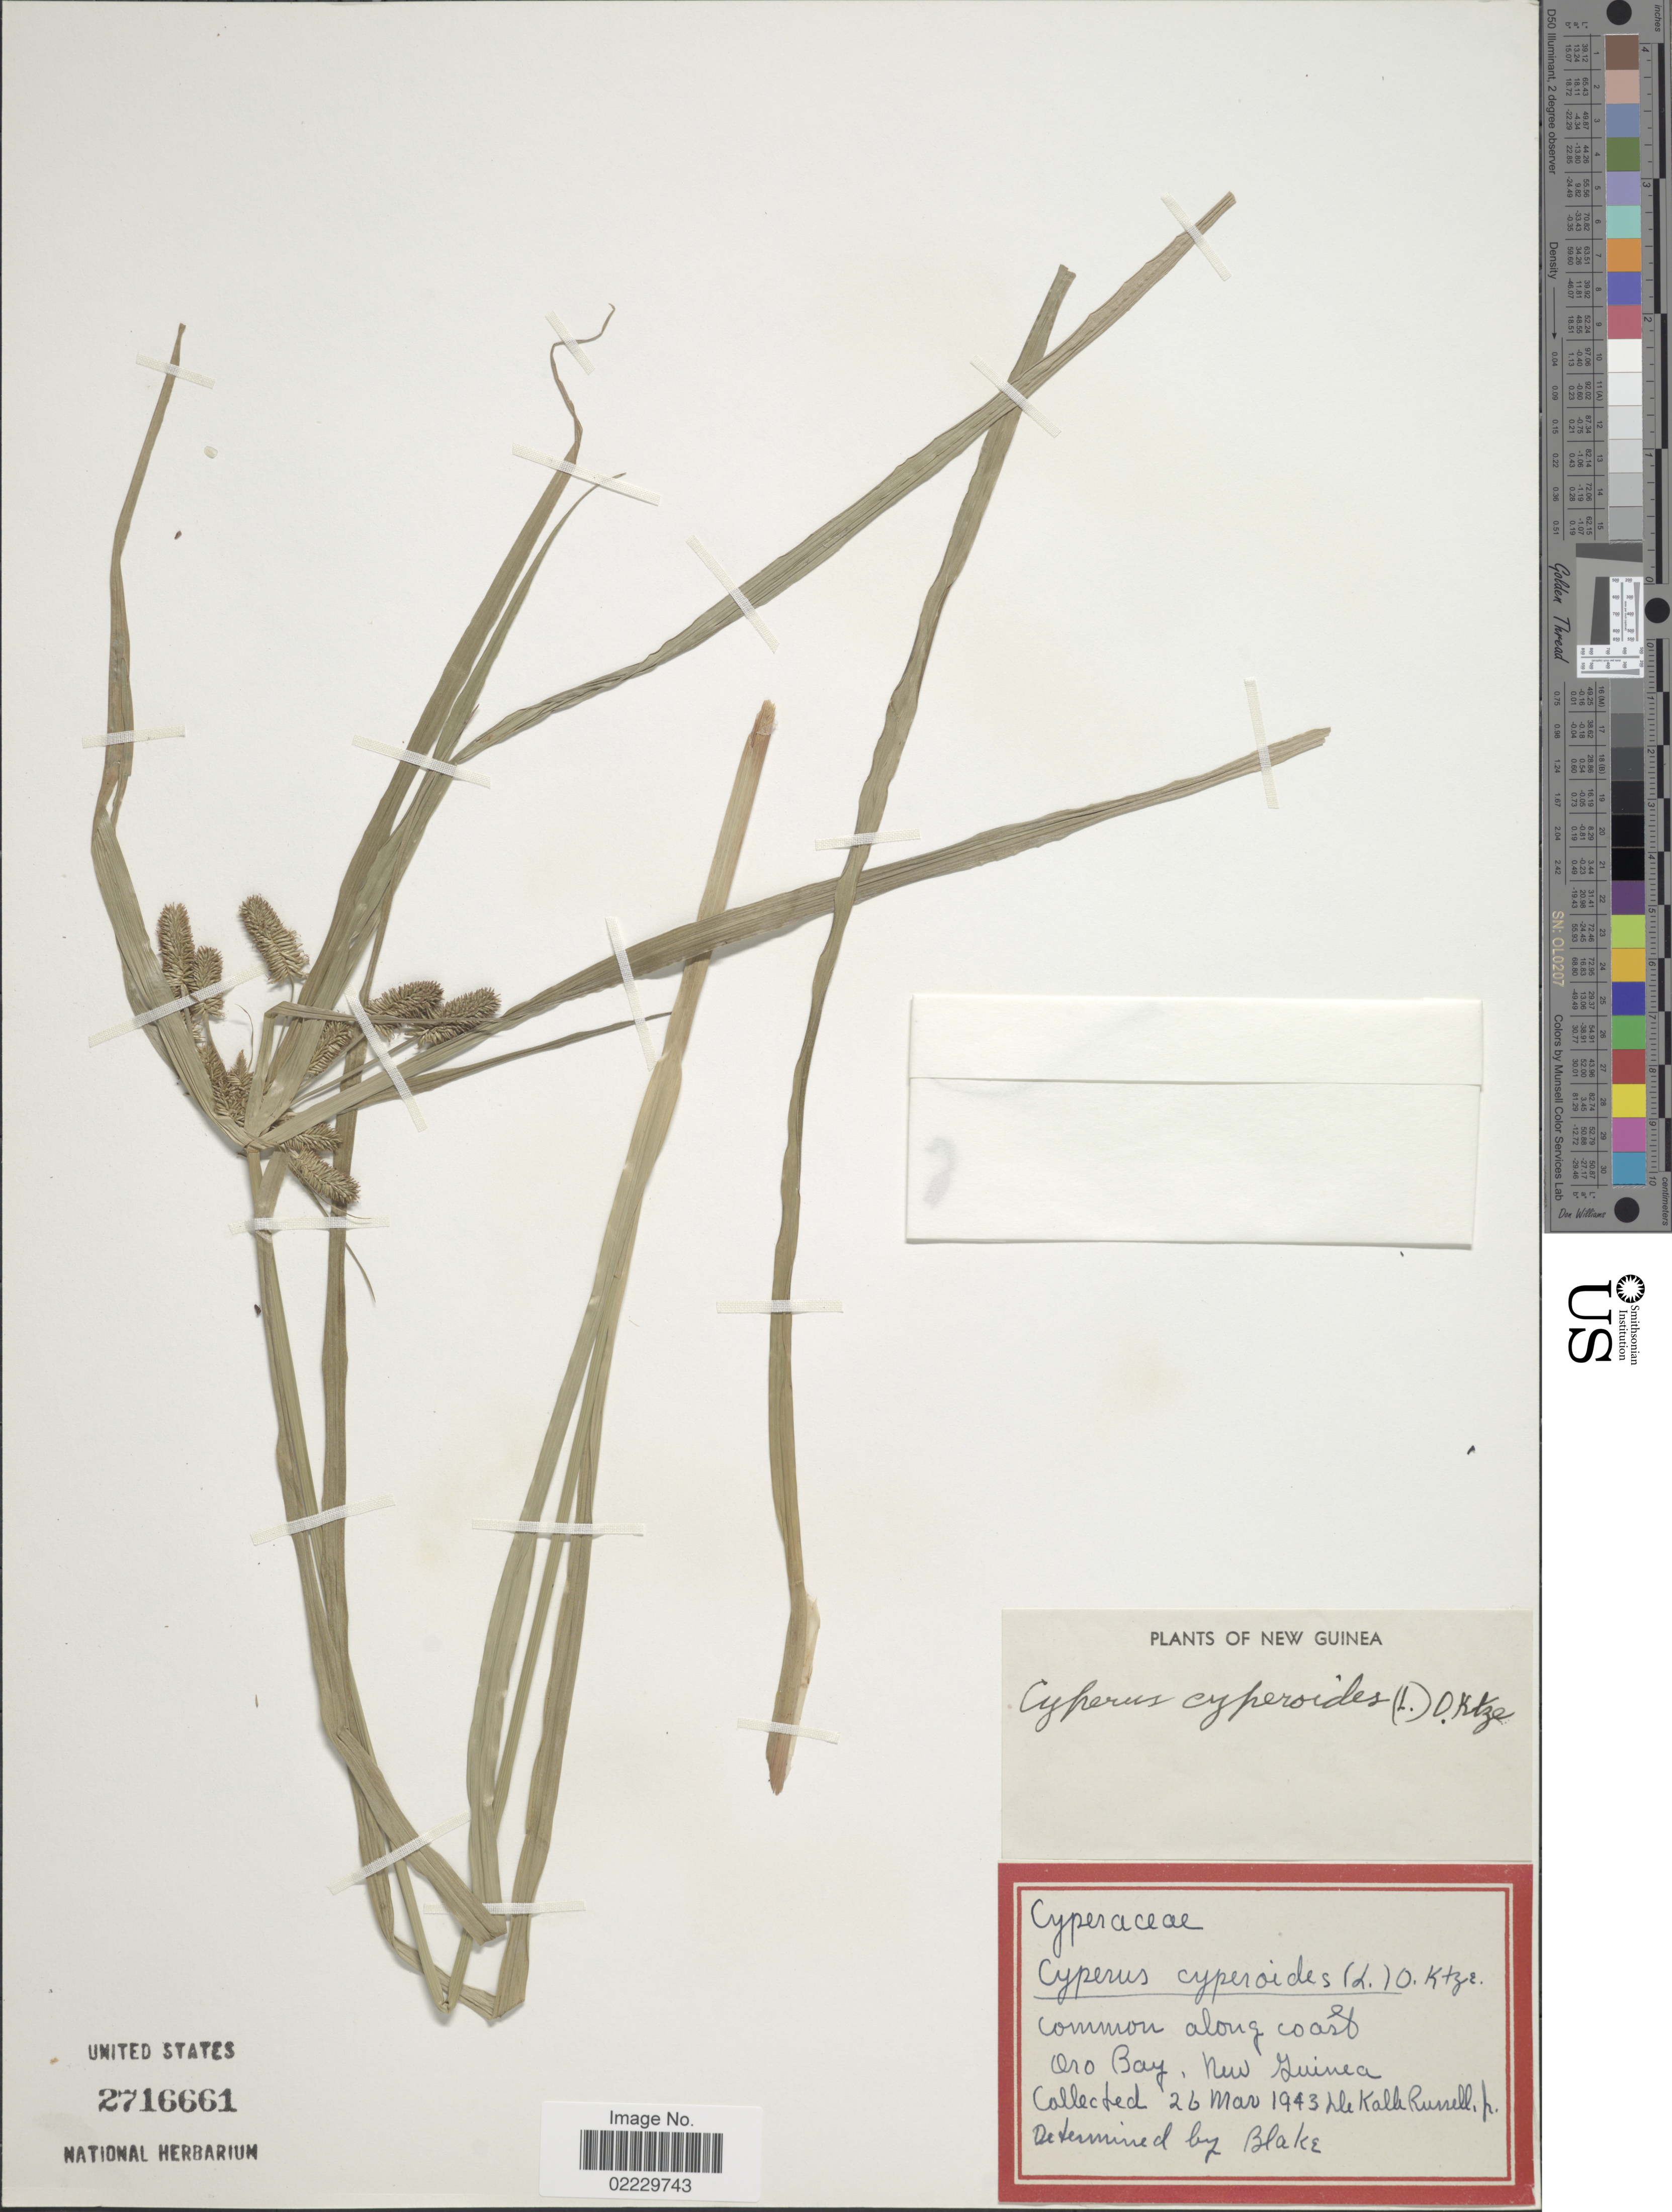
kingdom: Plantae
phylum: Tracheophyta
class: Liliopsida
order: Poales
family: Cyperaceae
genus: Cyperus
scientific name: Cyperus cyperoides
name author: (L.) Kuntze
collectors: D. K. Russell Jr.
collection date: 1943-03-26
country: Papua New Guinea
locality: Common along coast Oro Bay, New Guinea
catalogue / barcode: US 2716661